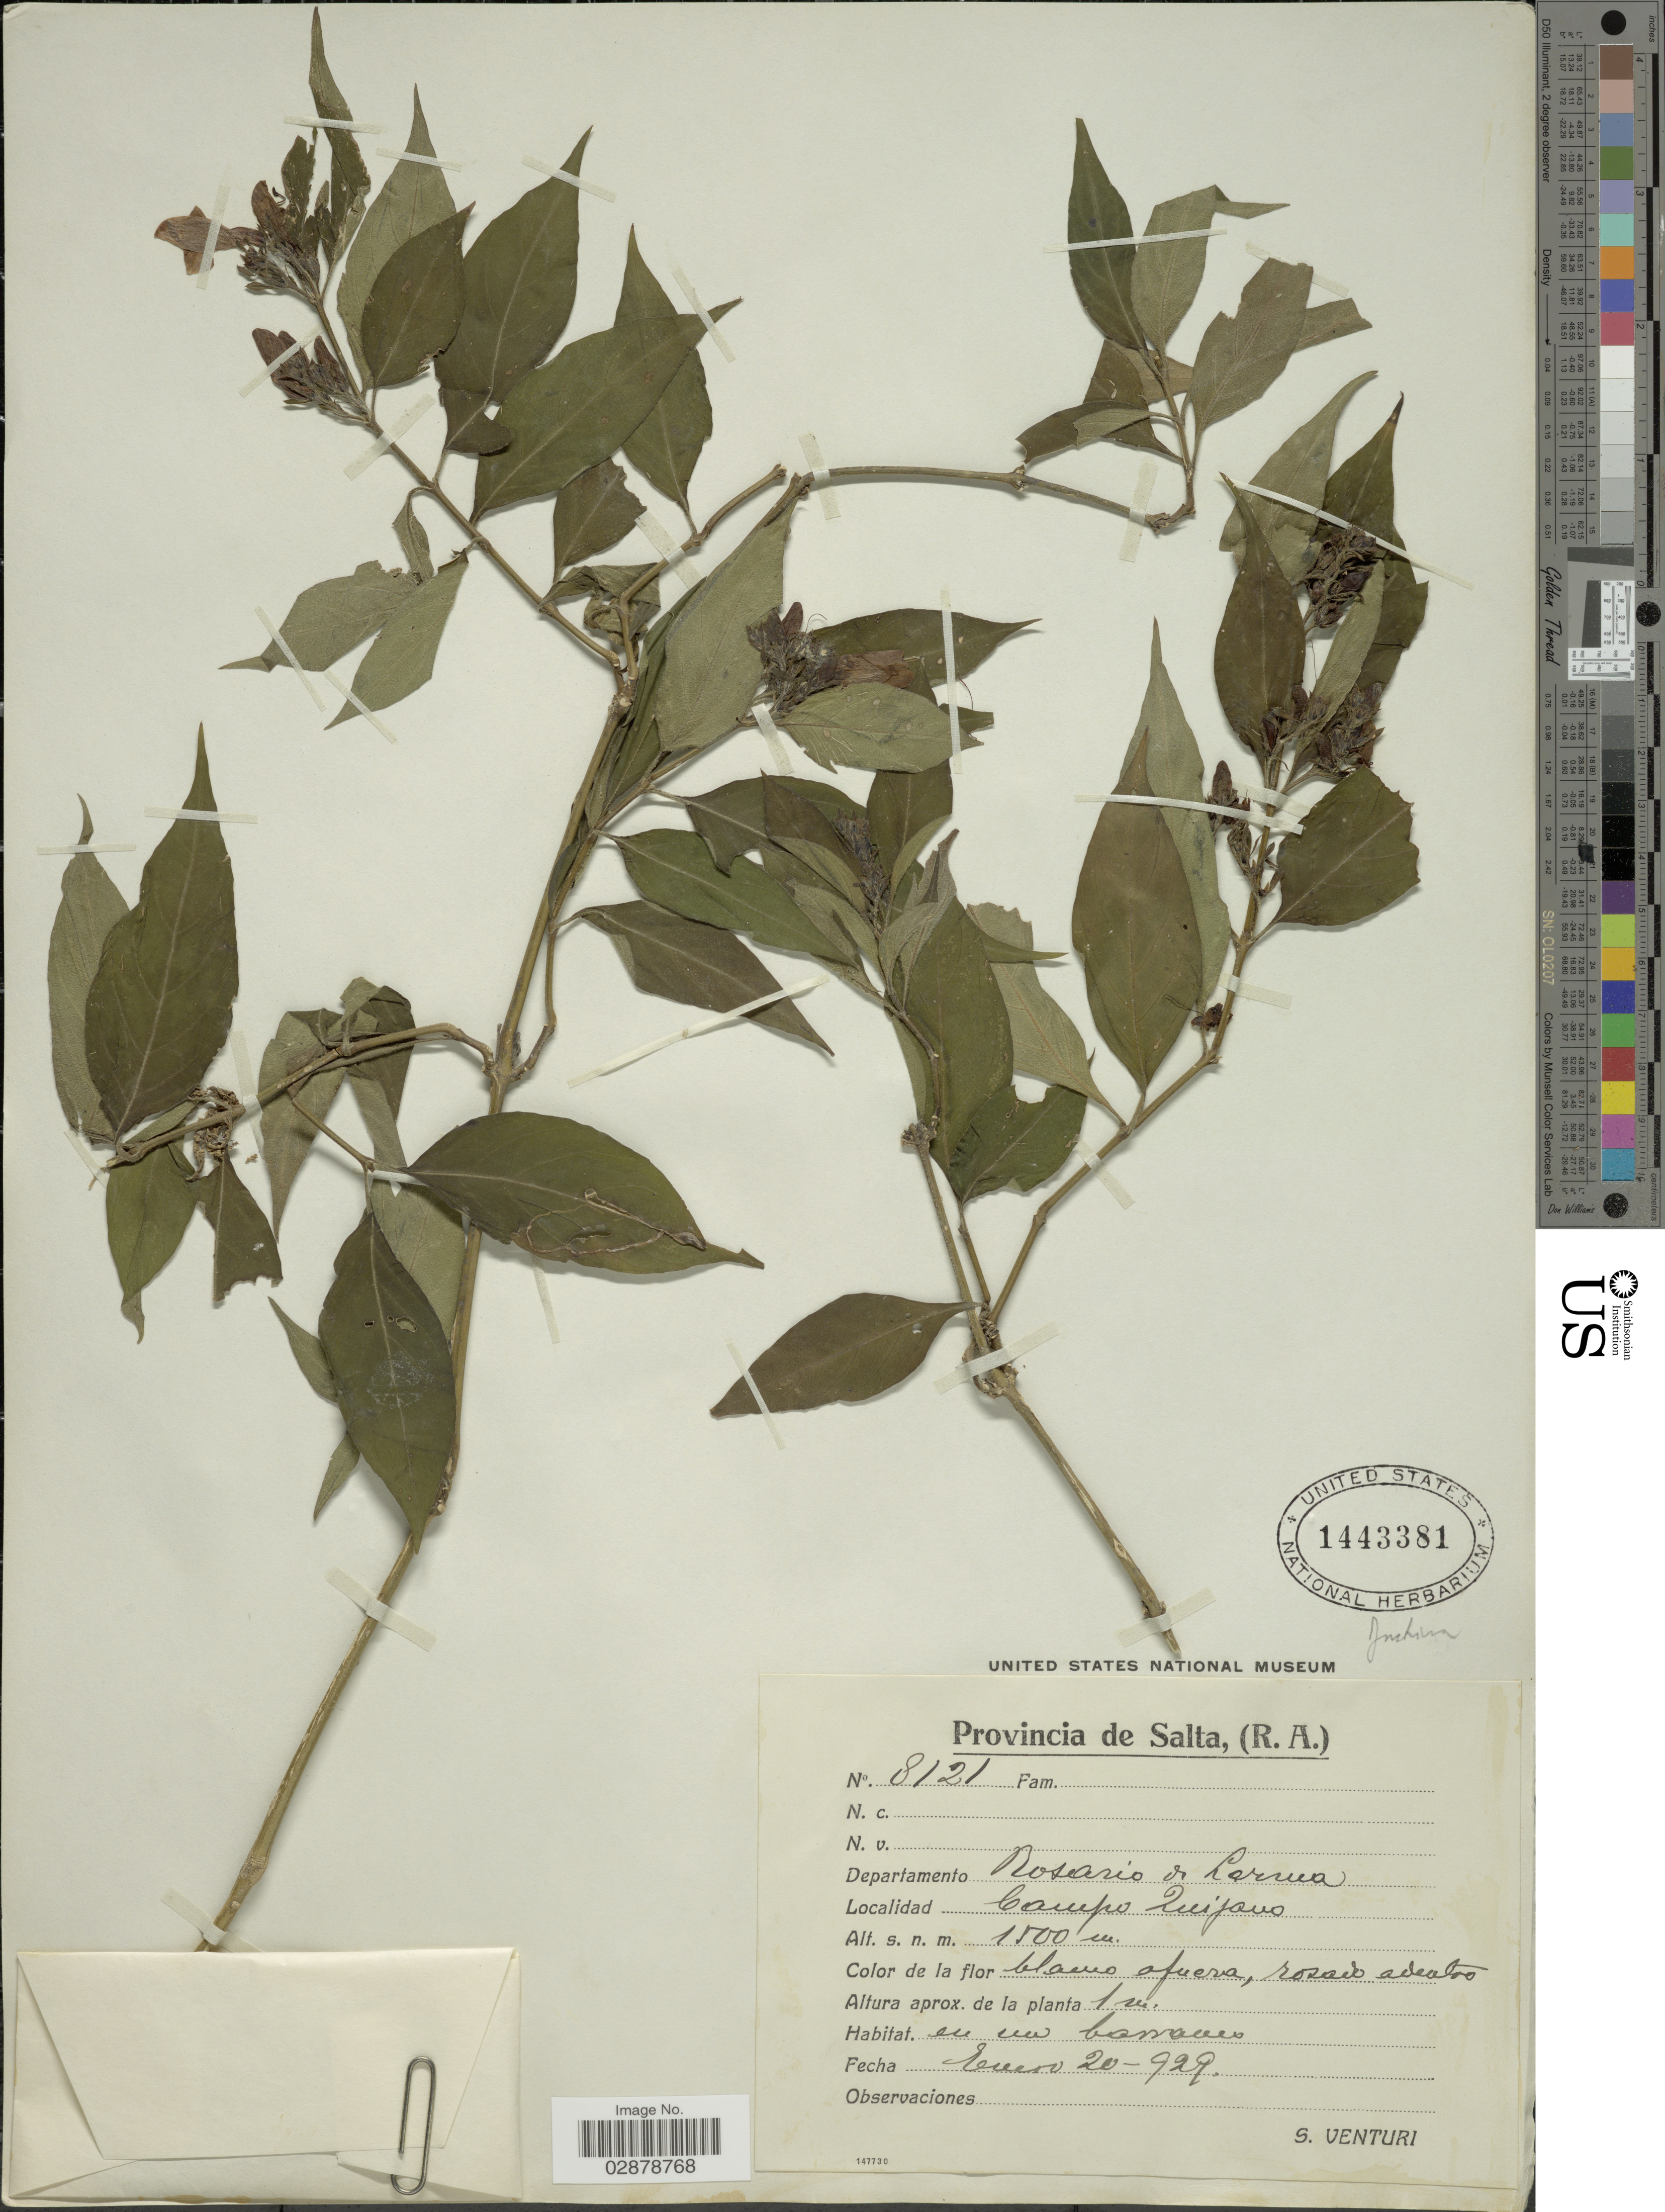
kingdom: Plantae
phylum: Tracheophyta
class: Magnoliopsida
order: Lamiales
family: Acanthaceae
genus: Justicia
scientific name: Justicia corumbensis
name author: (Lindau) Wassh. & C. Ezcurra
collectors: S. Venturi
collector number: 8121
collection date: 1929-01-20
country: Argentina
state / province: Salta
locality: Departamento Rosario de Lerma. Campo Quijano.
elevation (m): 1500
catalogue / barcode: US 1443381